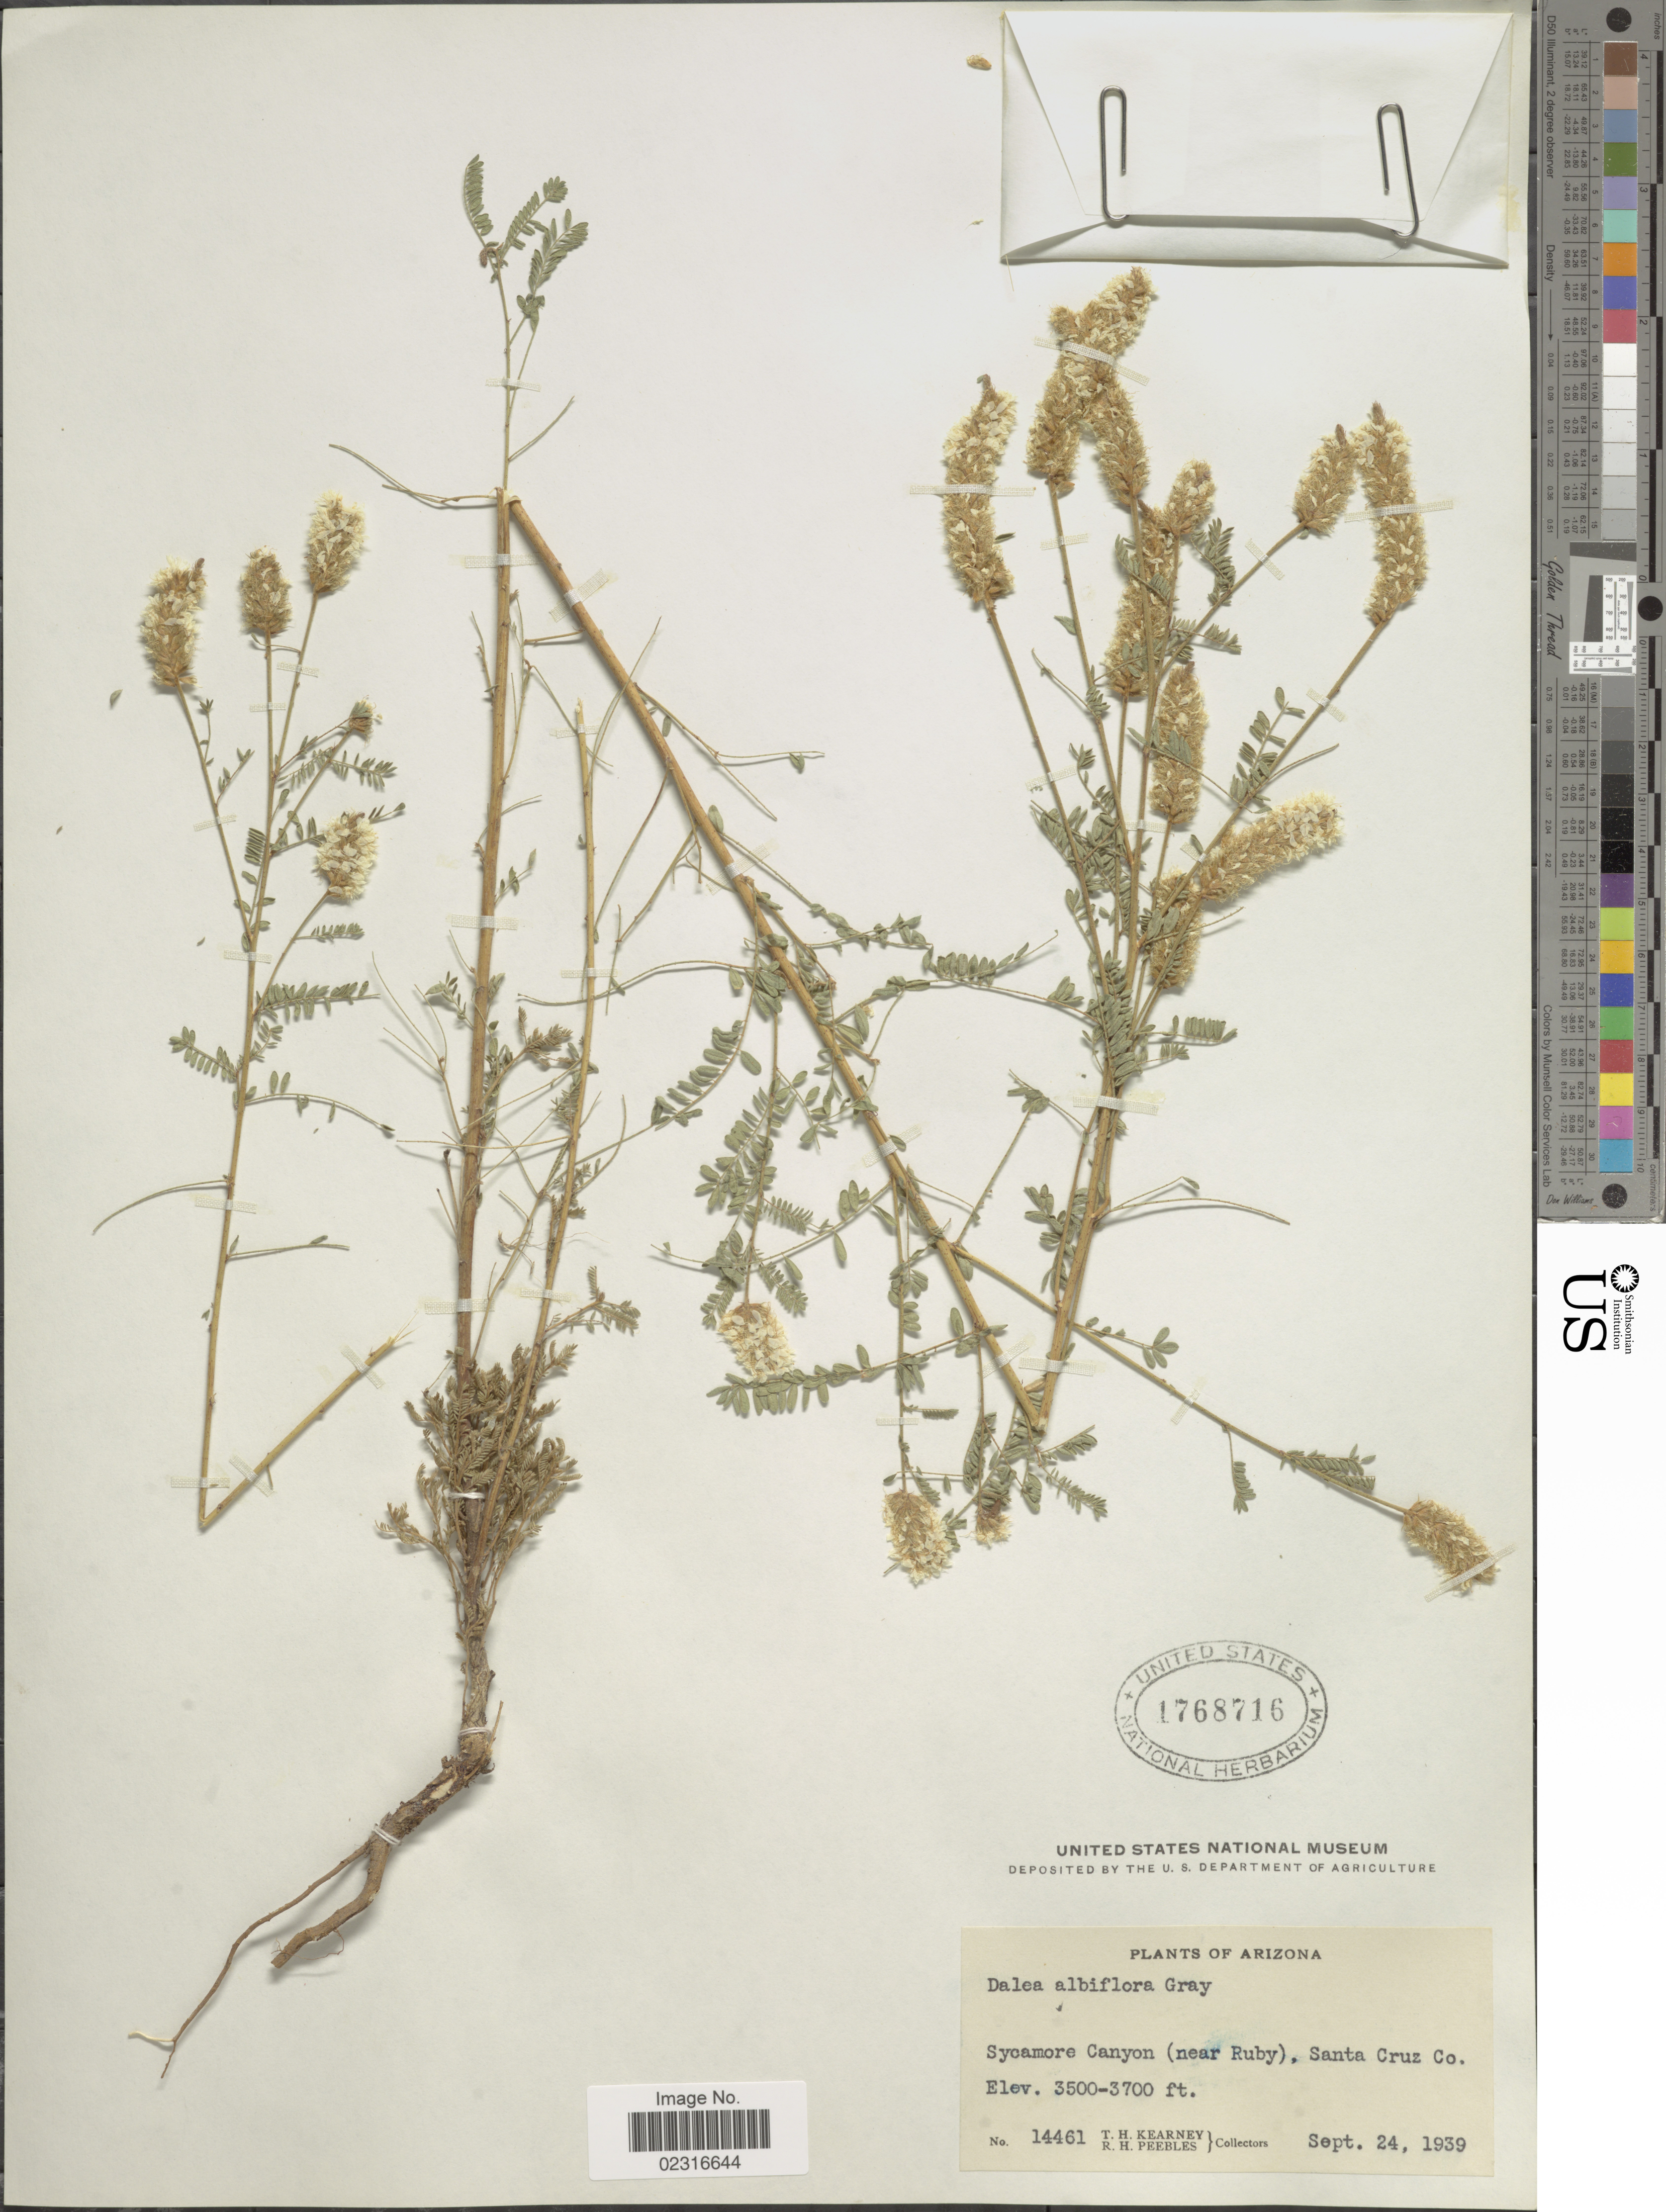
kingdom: Plantae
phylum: Tracheophyta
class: Magnoliopsida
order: Fabales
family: Fabaceae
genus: Dalea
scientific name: Dalea albiflora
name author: A. Gray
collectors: T. H. Kearney & R. H. Peebles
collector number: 14461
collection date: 1939-09-24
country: United States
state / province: Arizona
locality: Sycamore Canyon( near Ruby), Santa Cruz Co.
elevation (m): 1067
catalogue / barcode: US 1768716